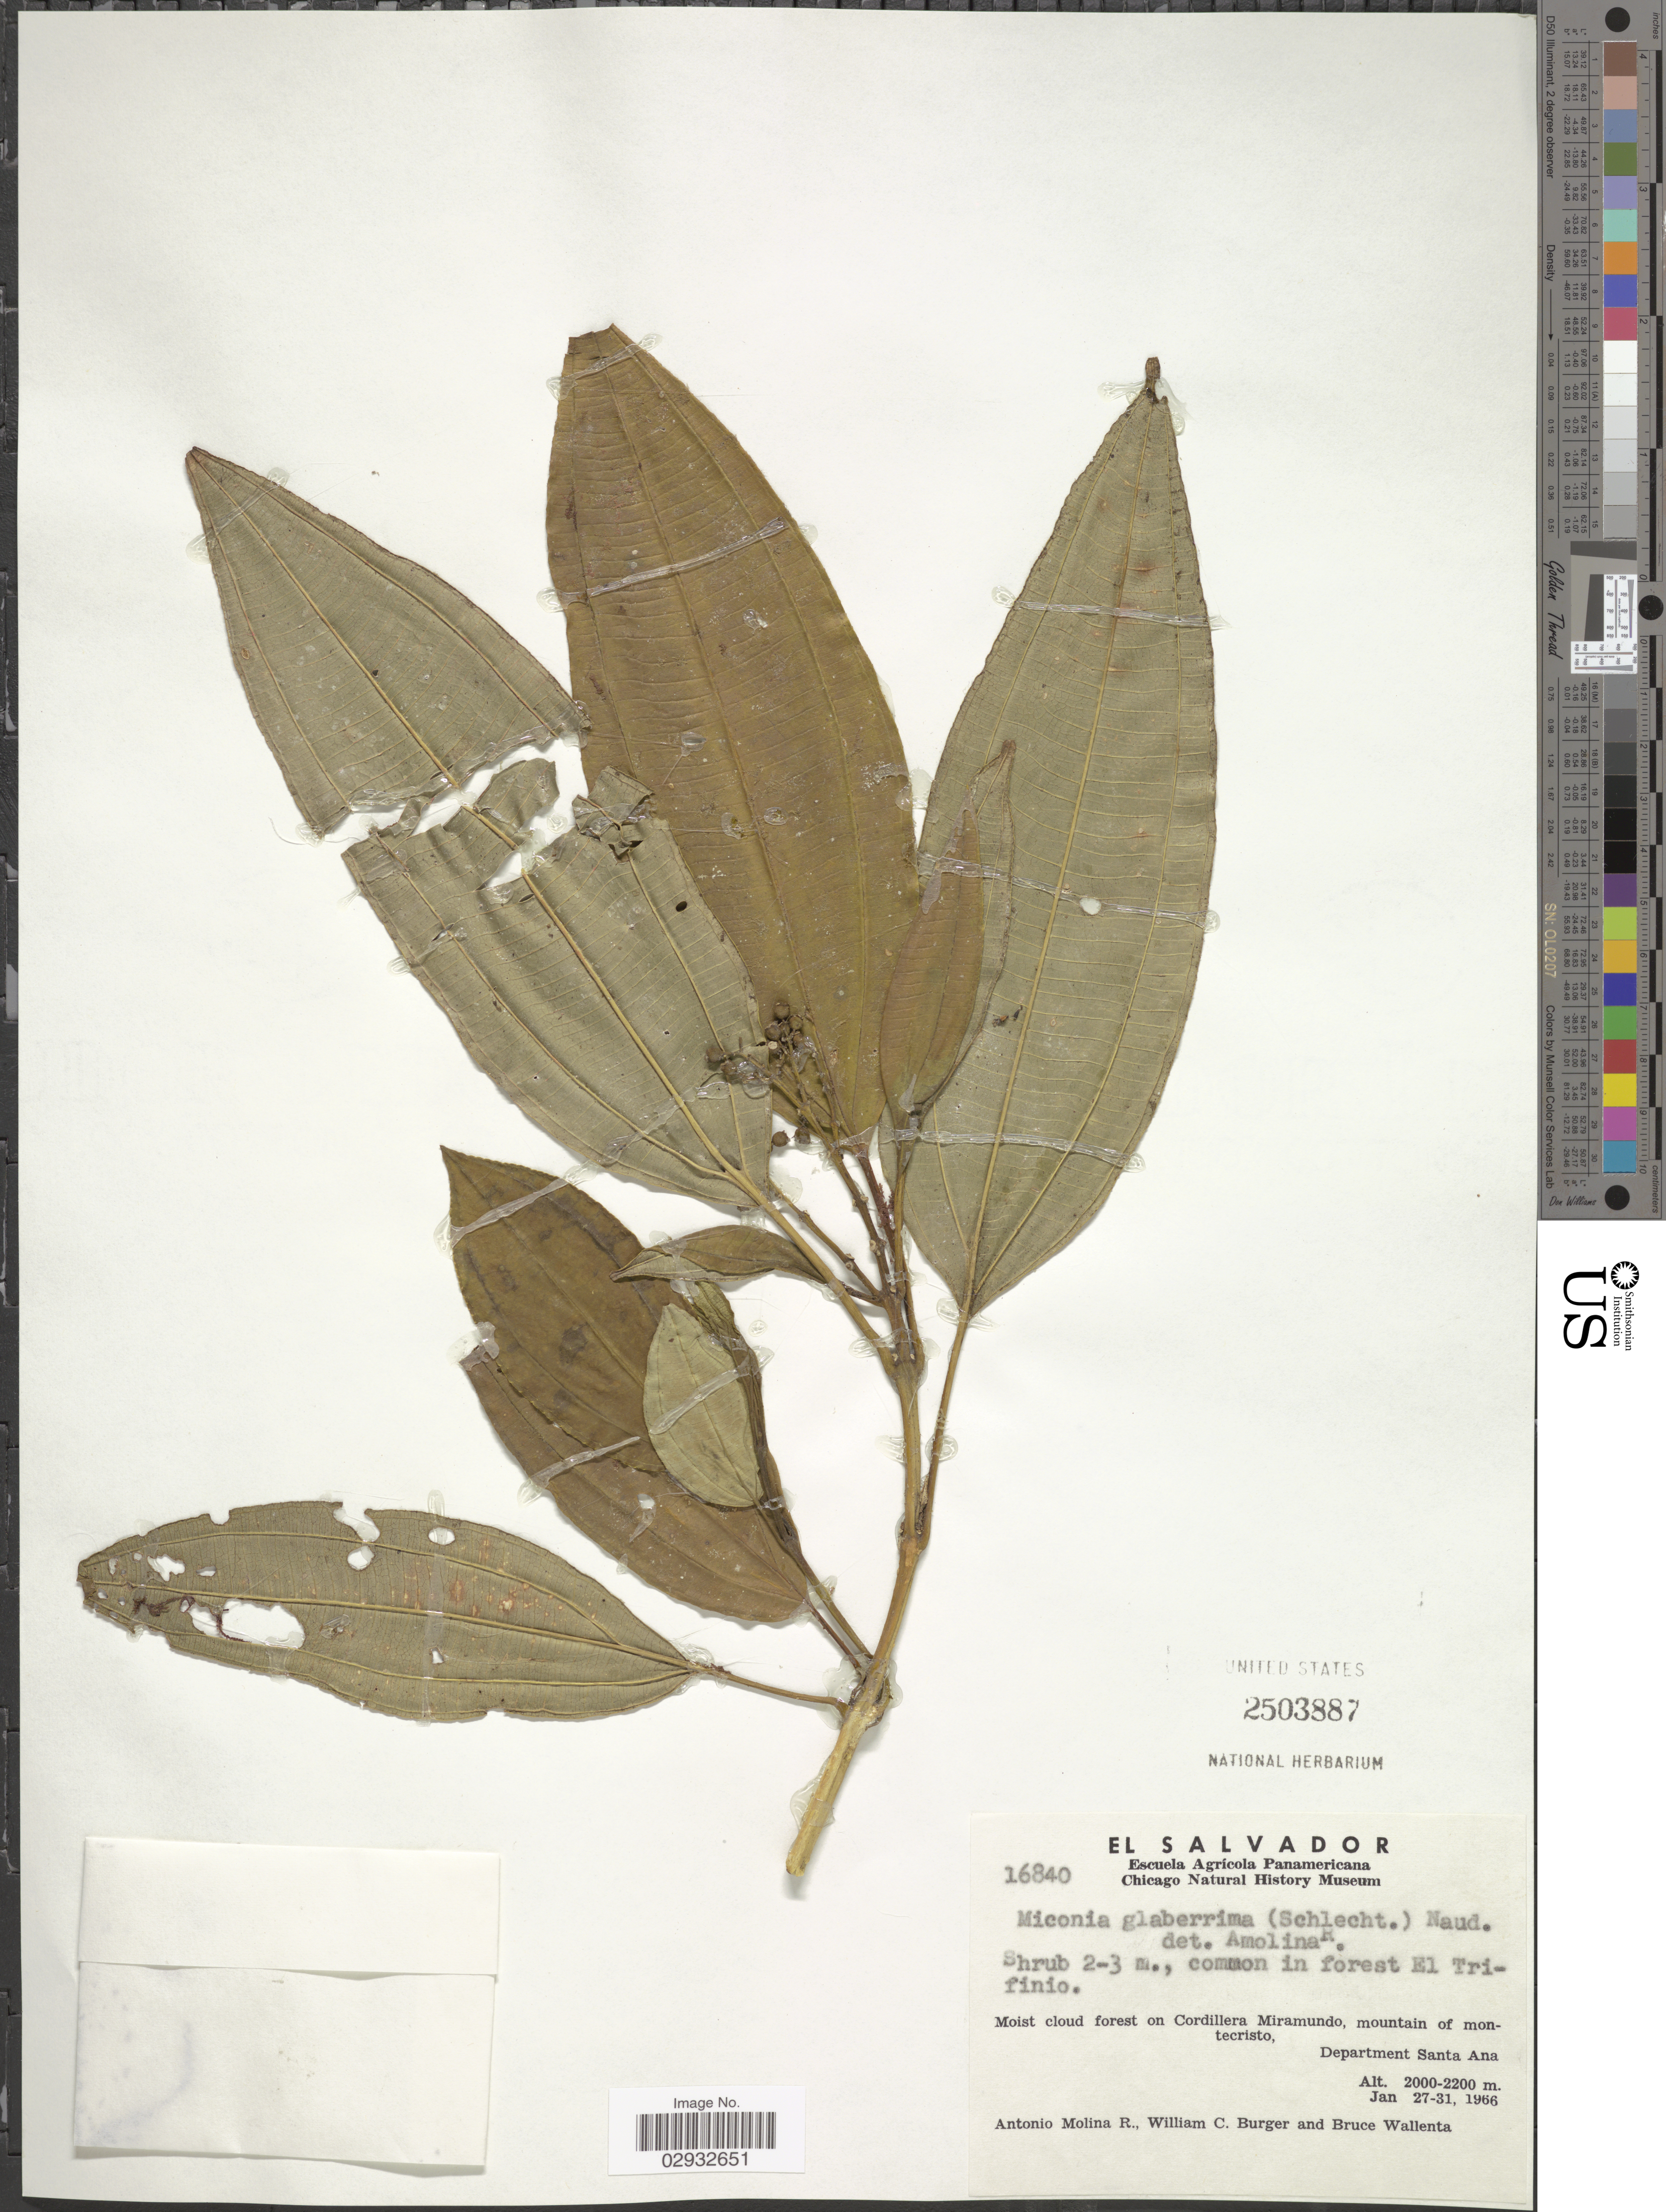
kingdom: Plantae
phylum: Tracheophyta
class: Magnoliopsida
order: Myrtales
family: Melastomataceae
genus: Miconia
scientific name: Miconia glaberrima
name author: (Schltdl.) Naudin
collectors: A. Molina R., W. Burger & B. Wallenta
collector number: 16840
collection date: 1966-01-27/1966-01-31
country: El Salvador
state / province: Santa Ana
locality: On Cordillera Miramundo, mountain of montecristo, Department of Santa Ana.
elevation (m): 2000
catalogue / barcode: US 2503887